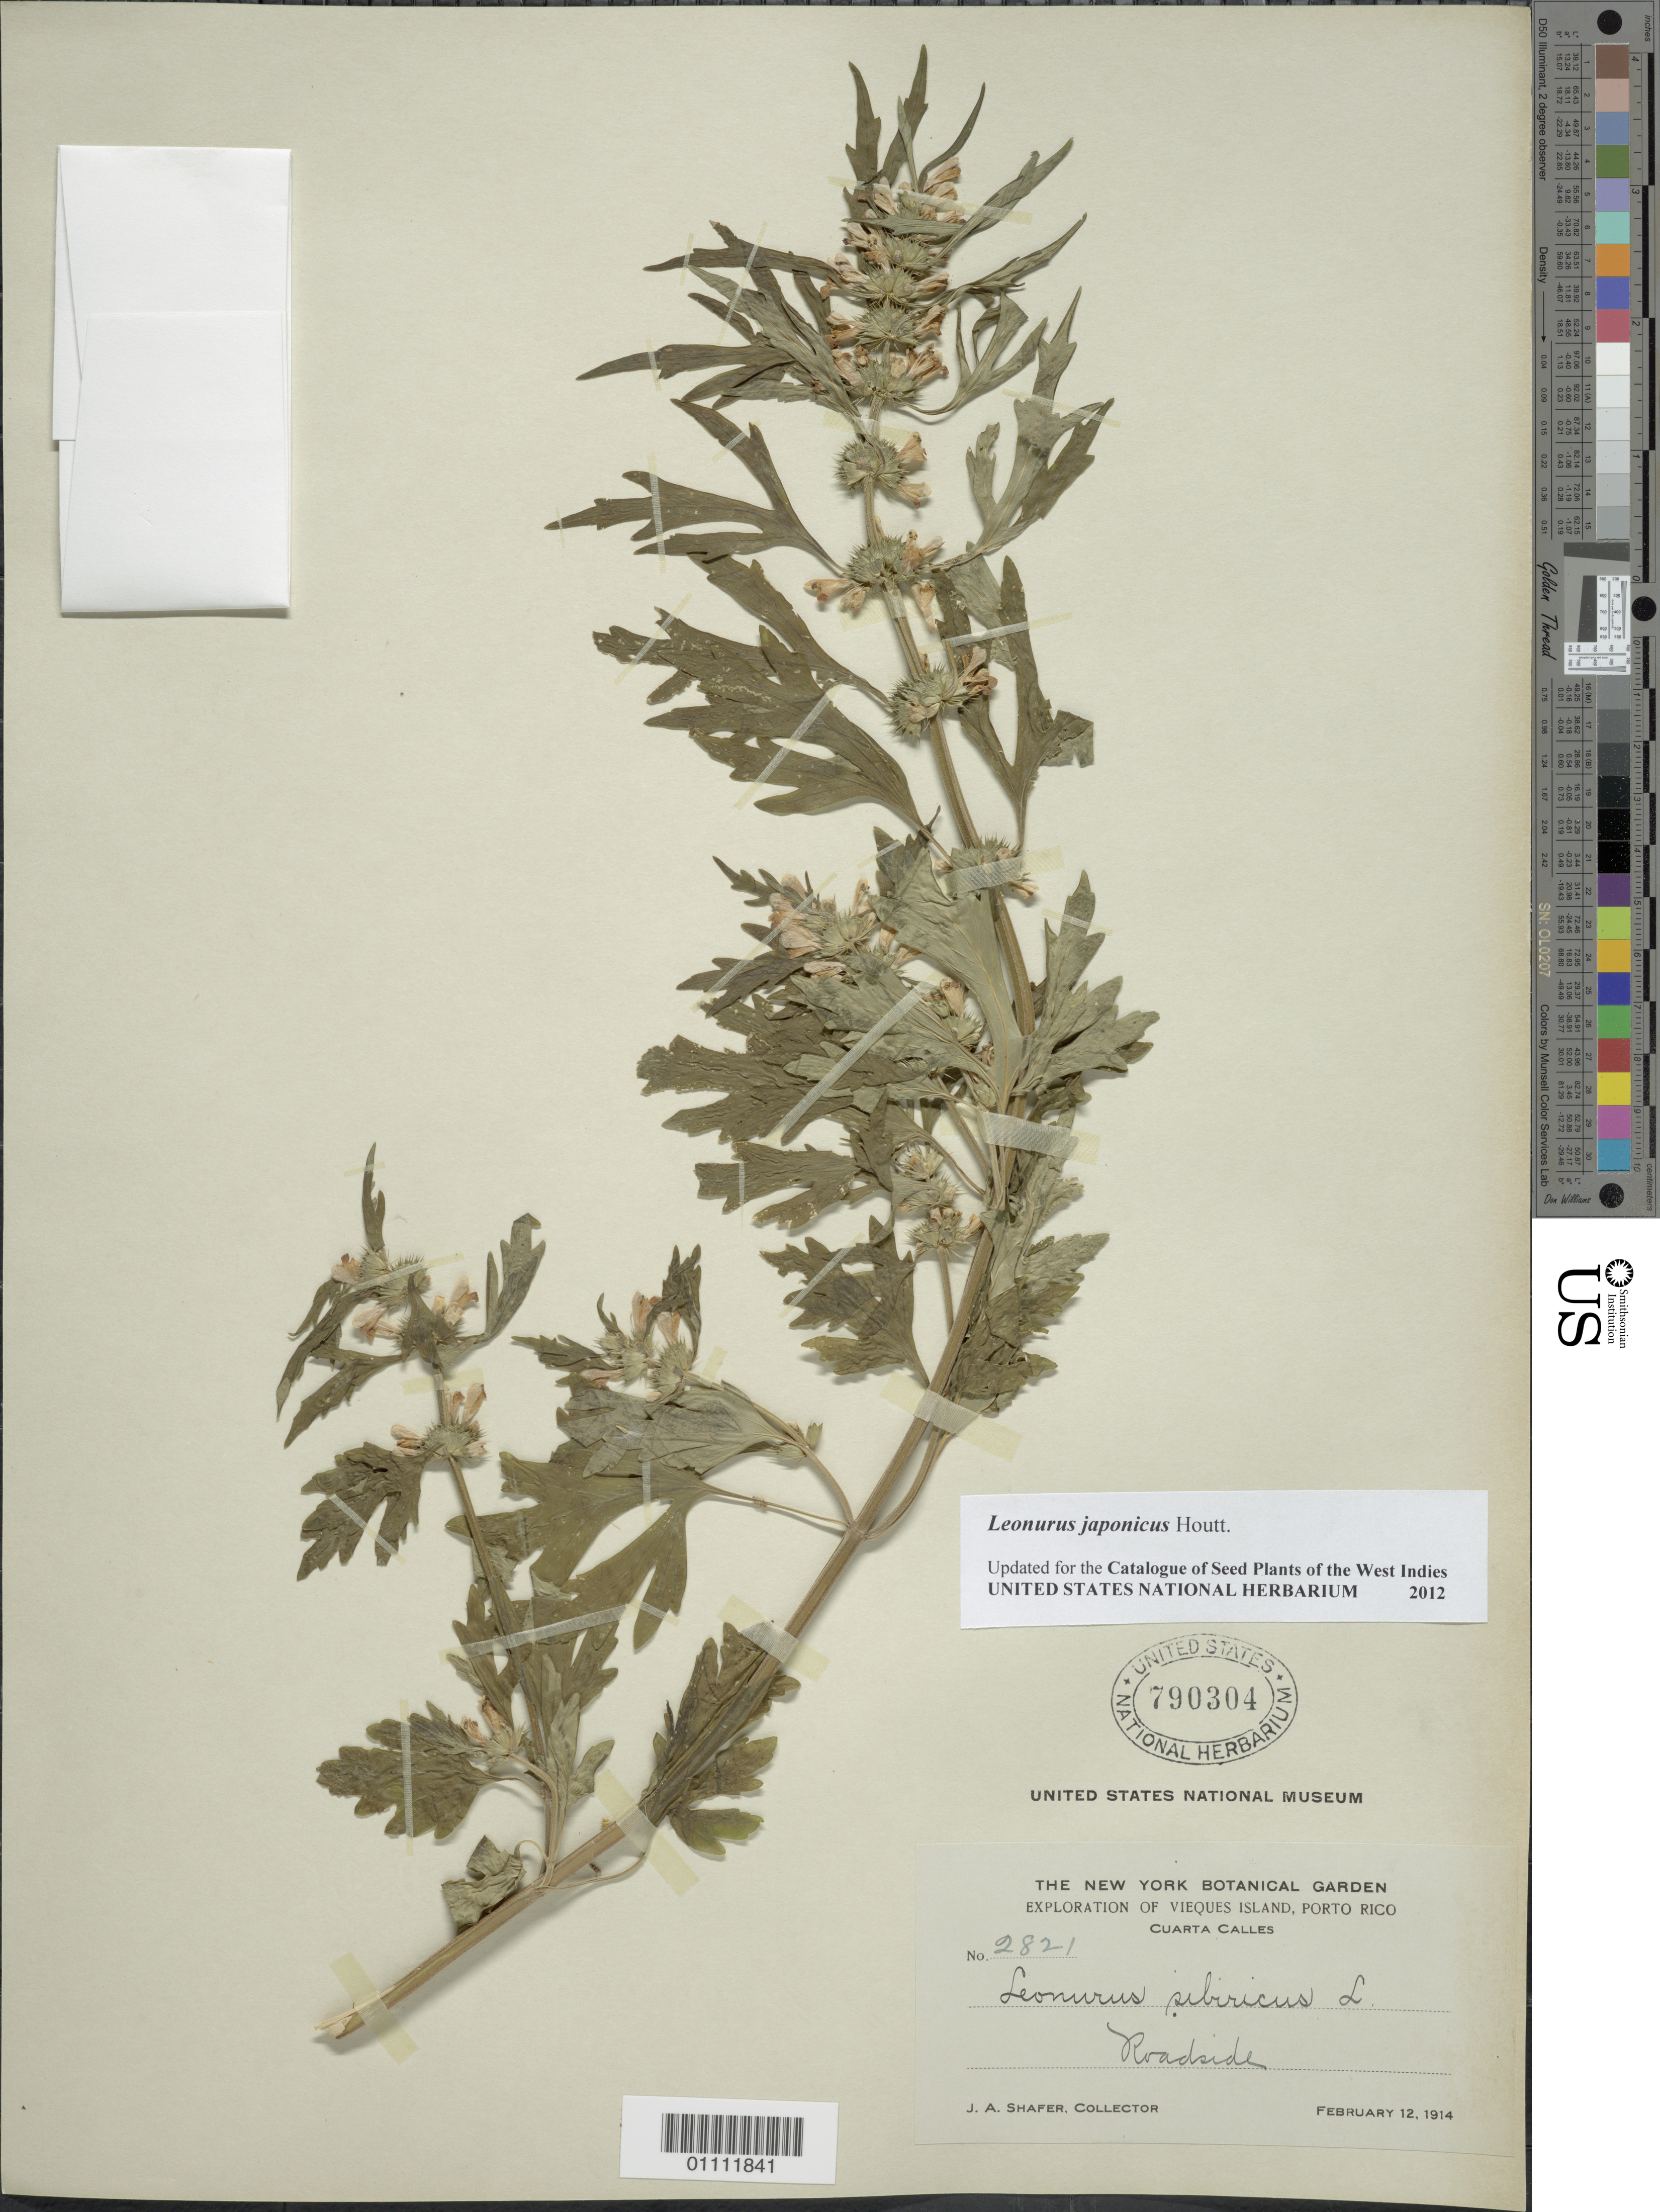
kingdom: Plantae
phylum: Tracheophyta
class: Magnoliopsida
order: Lamiales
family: Lamiaceae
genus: Leonurus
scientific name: Leonurus japonicus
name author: Houtt.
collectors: J. A. Shafer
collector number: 2821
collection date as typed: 12 Feb 1914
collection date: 1914-02-12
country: Puerto Rico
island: Vieques I.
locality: Cuarta Calles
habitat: Roadside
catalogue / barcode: US 790304